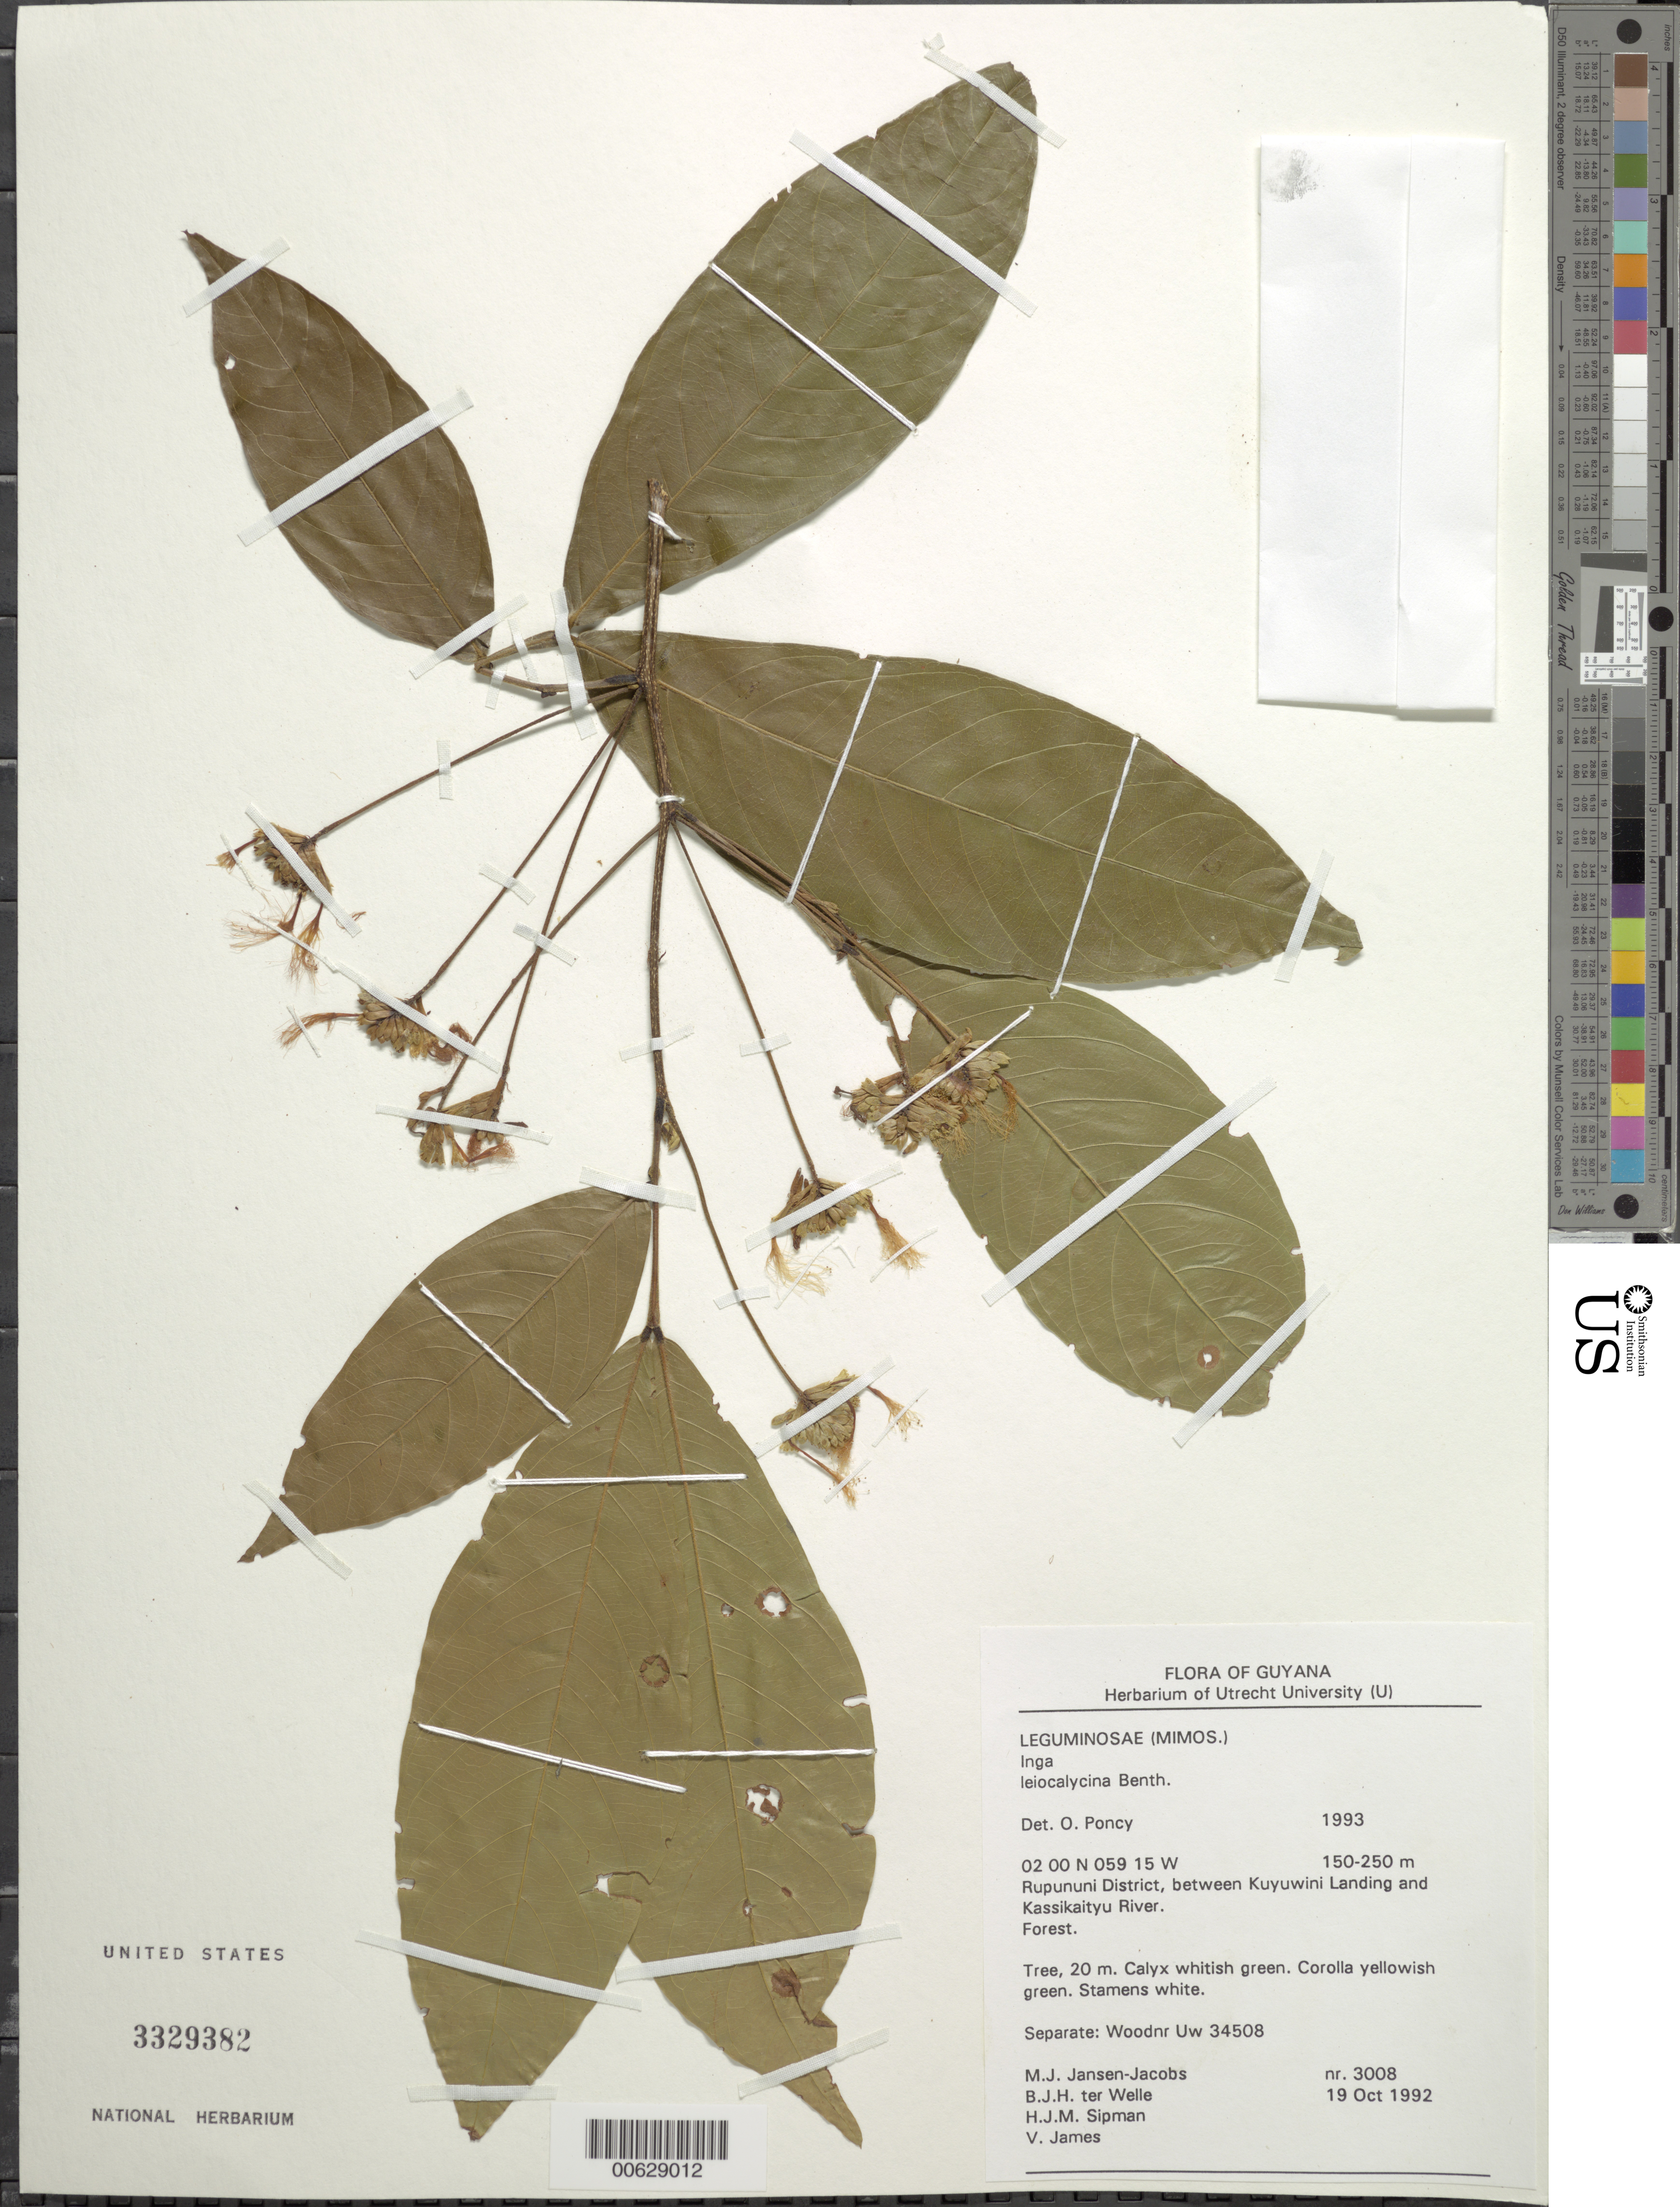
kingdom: Plantae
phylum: Tracheophyta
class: Magnoliopsida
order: Fabales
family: Fabaceae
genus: Inga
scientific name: Inga leiocalycina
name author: Benth.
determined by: Poncy, O.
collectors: M. J. Jansen-Jacobs, B. Welle, H. J. M. Sipman & V. James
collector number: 3008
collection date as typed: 19-Oct-92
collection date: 1992-10-19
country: Guyana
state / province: U. Takutu-U. Essequibo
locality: Rupununi District, between Kuyuwini Landing and Kassikaityu River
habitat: Forest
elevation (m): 150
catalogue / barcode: US 3329382